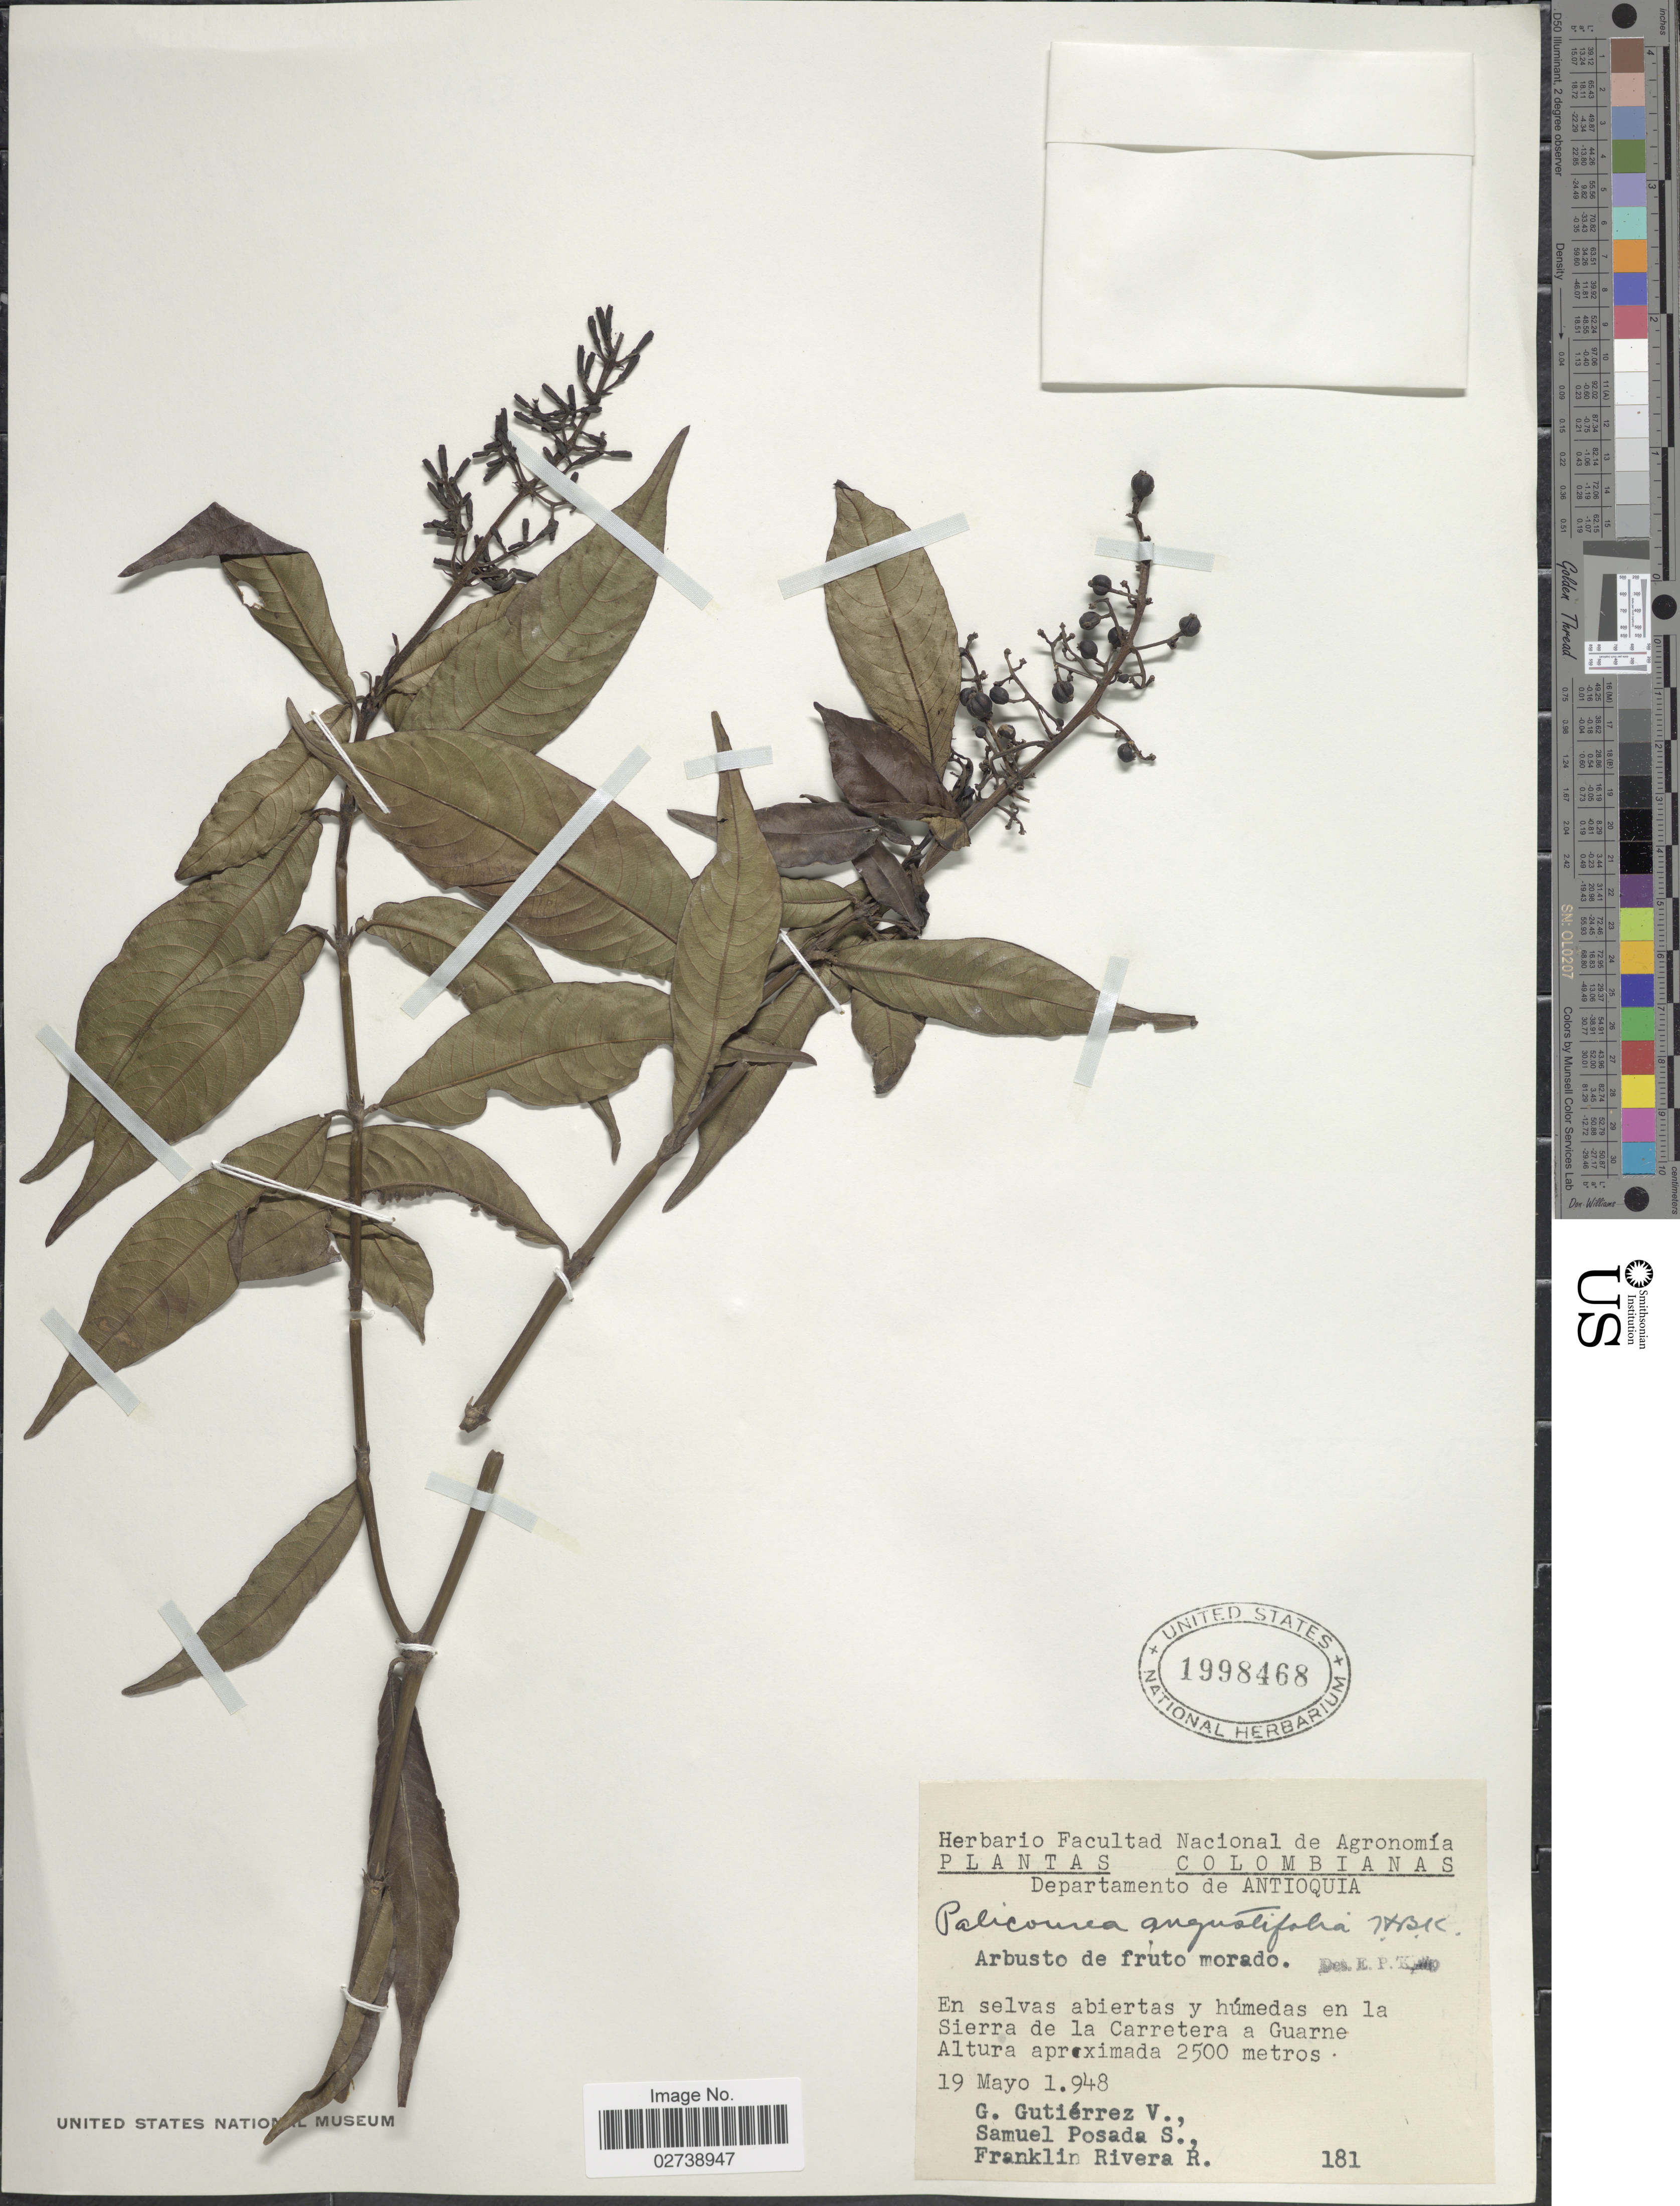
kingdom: Plantae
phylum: Tracheophyta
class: Magnoliopsida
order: Gentianales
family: Rubiaceae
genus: Palicourea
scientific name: Palicourea angustifolia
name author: Kunth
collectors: G. Gutiérrez V., S. Posada & F. Rivera R.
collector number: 181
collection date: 1948-05-19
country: Colombia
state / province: Antioquia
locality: Departamento de Antioquia. En selvas abiertas y humedas en la Sierra de la Carretera a Guarne.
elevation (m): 2500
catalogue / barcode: US 1998468